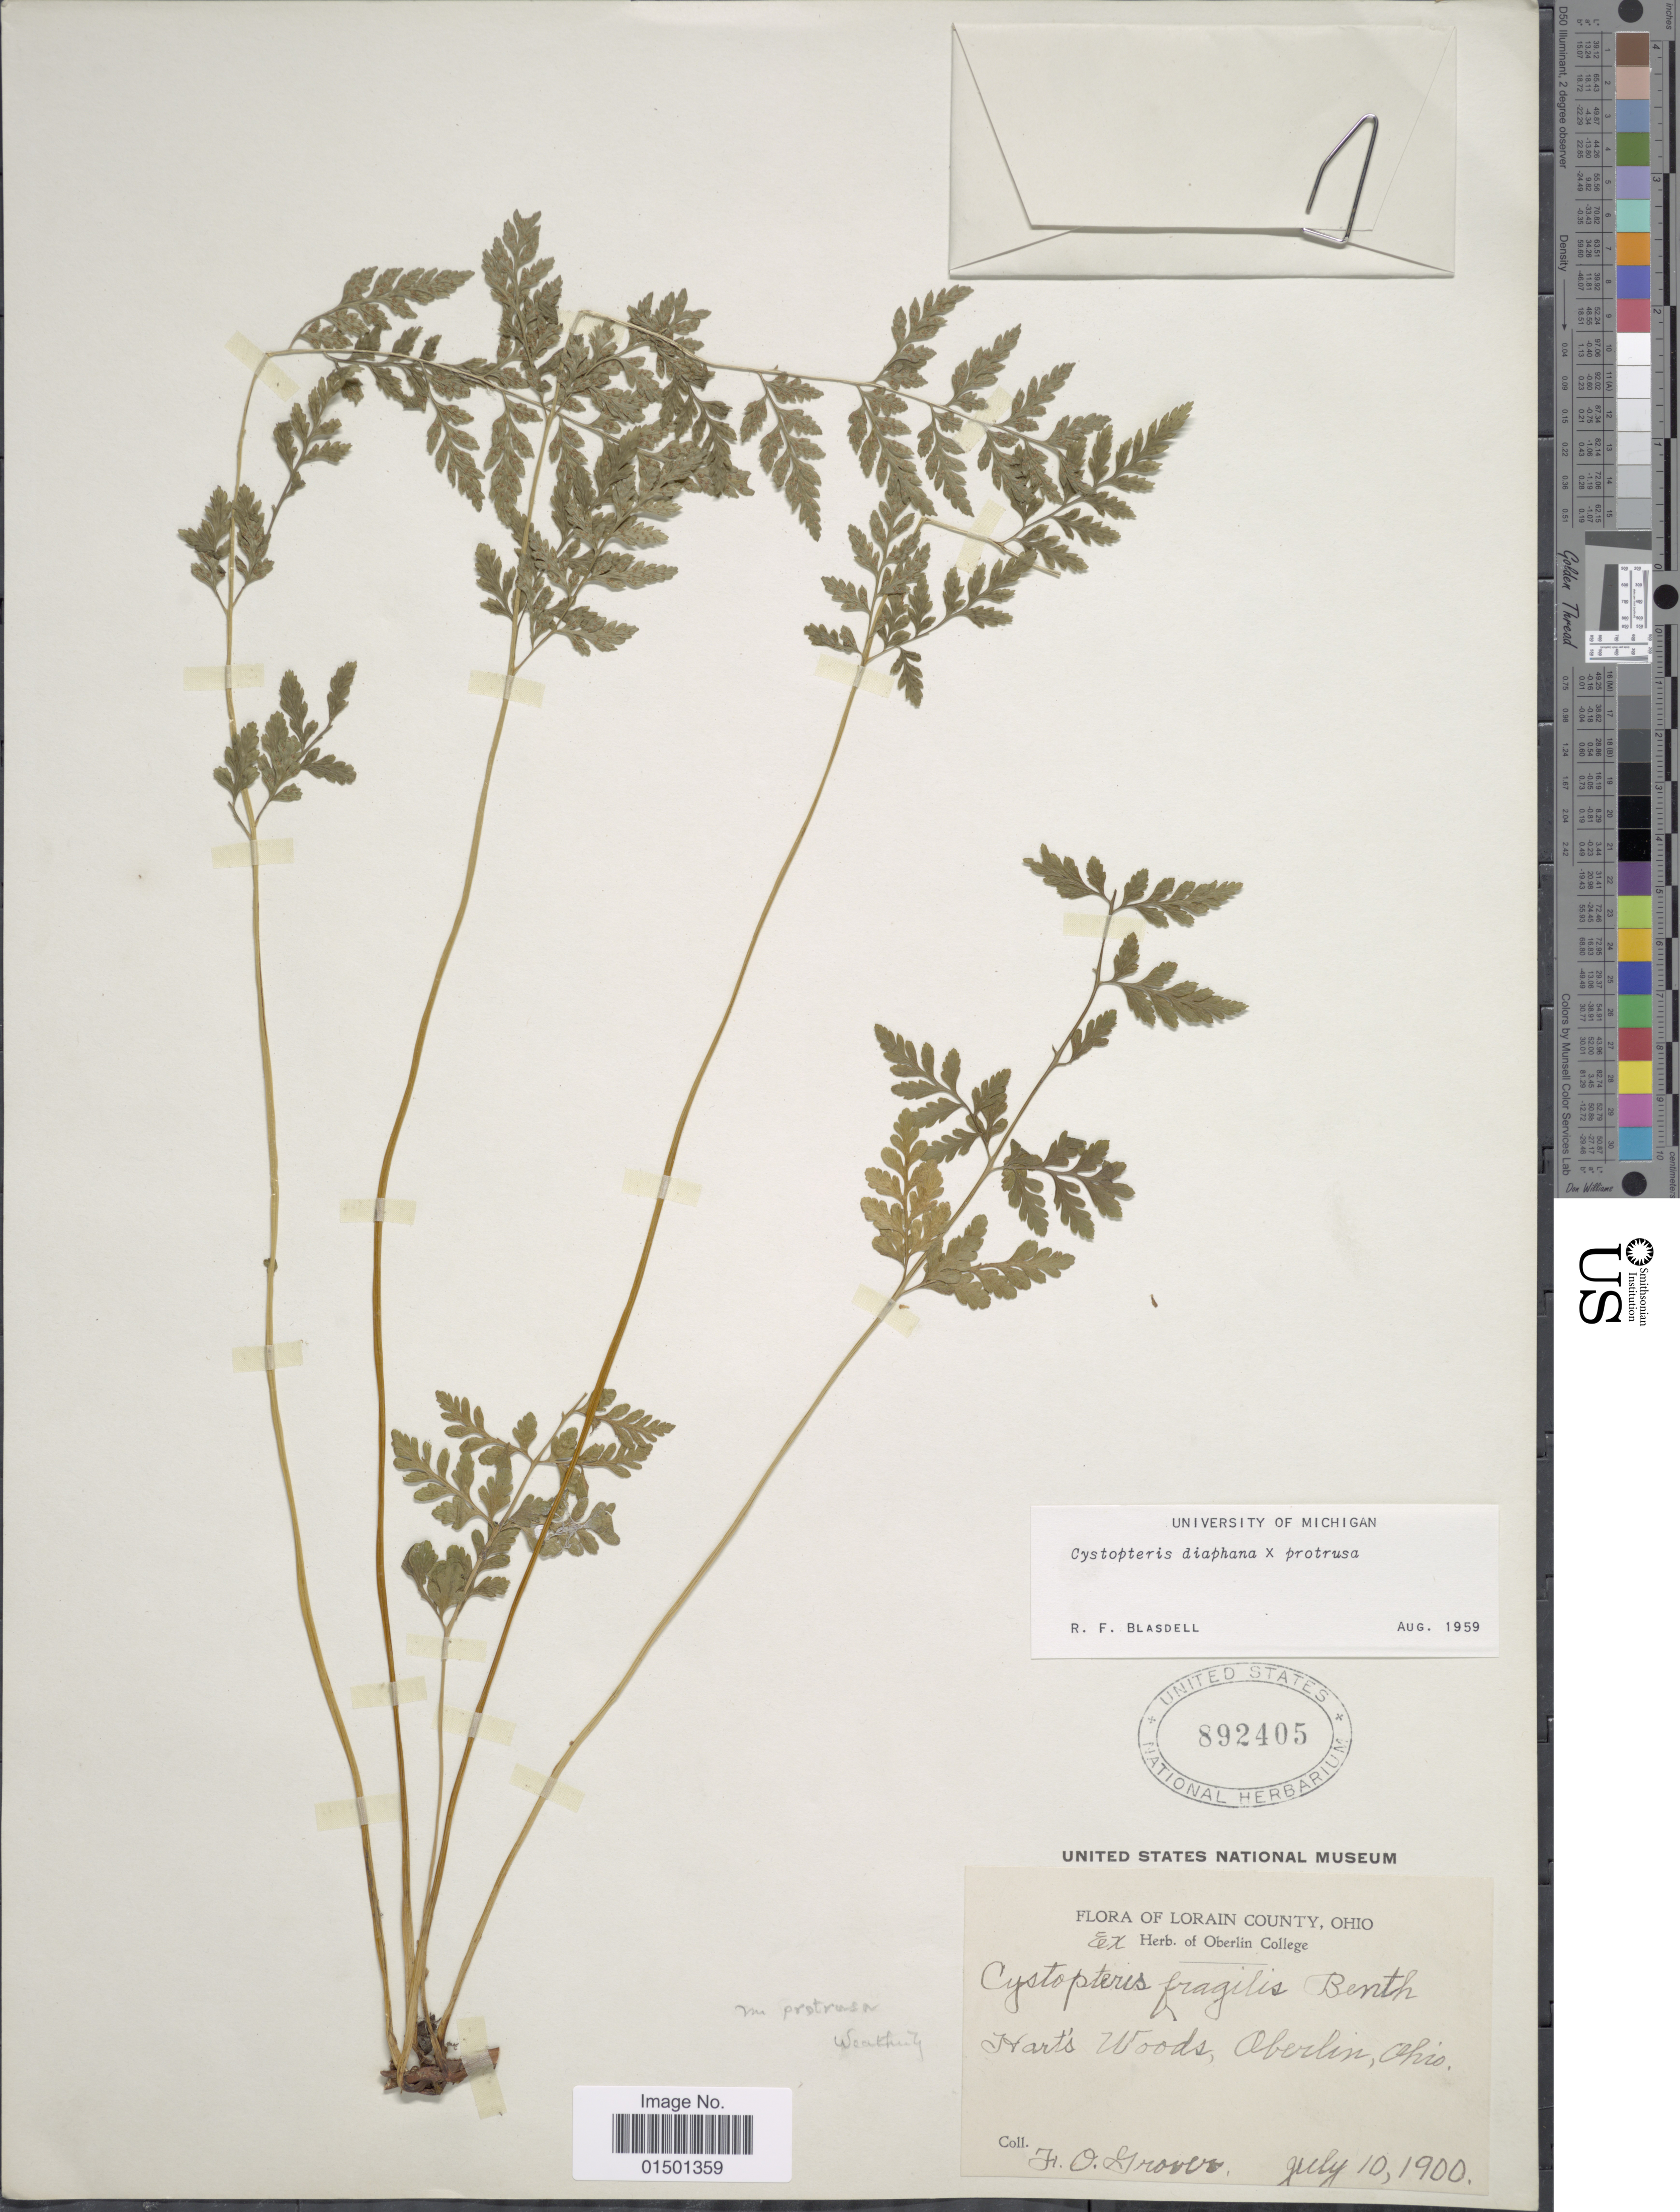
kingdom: Plantae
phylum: Tracheophyta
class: Polypodiopsida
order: Polypodiales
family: Cystopteridaceae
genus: Cystopteris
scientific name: Cystopteris diaphana x C. protrusa (Weath.) Blasdell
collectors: F. Grover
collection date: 1900-07-10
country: United States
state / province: Ohio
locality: Lorain County, Hart's Woods, Oberlin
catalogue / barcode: US 892405